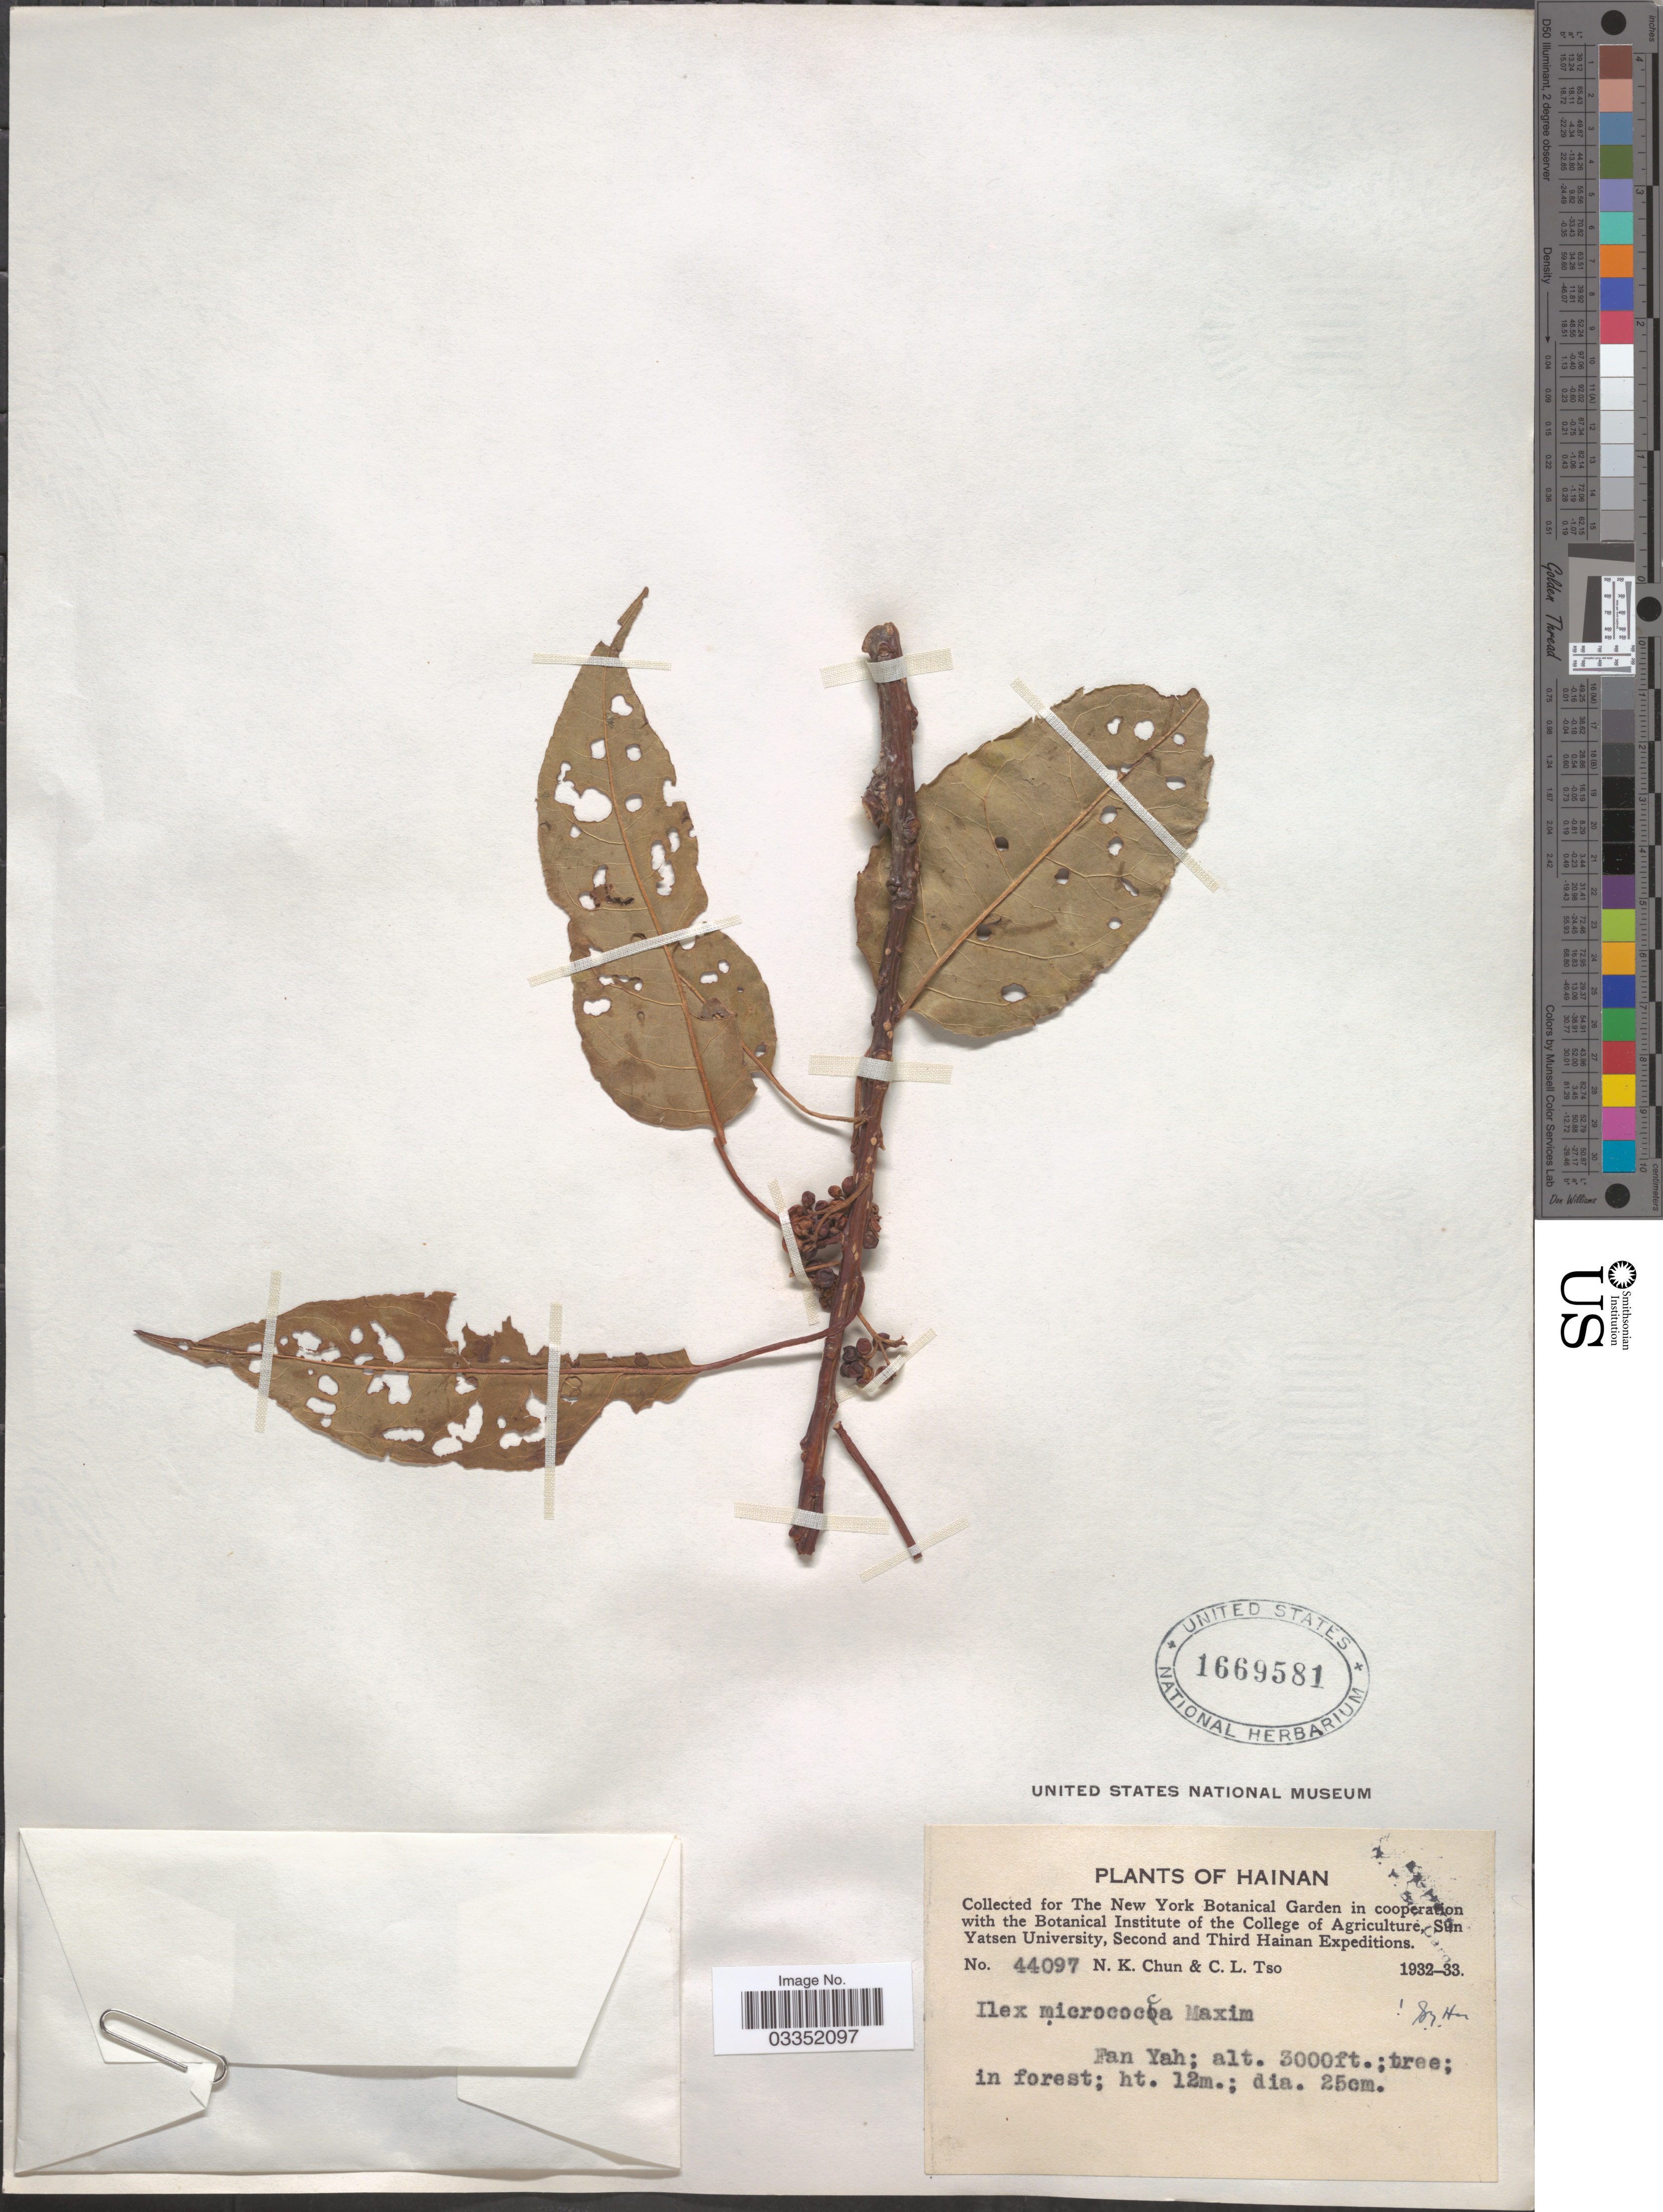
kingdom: Plantae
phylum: Tracheophyta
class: Magnoliopsida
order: Aquifoliales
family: Aquifoliaceae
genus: Ilex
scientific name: Ilex micrococca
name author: Maxim.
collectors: N. K. Chun & C. Tso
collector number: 44097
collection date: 1932/1933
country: China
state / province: Hainan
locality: Fan Yah.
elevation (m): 914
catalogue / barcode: US 1669581